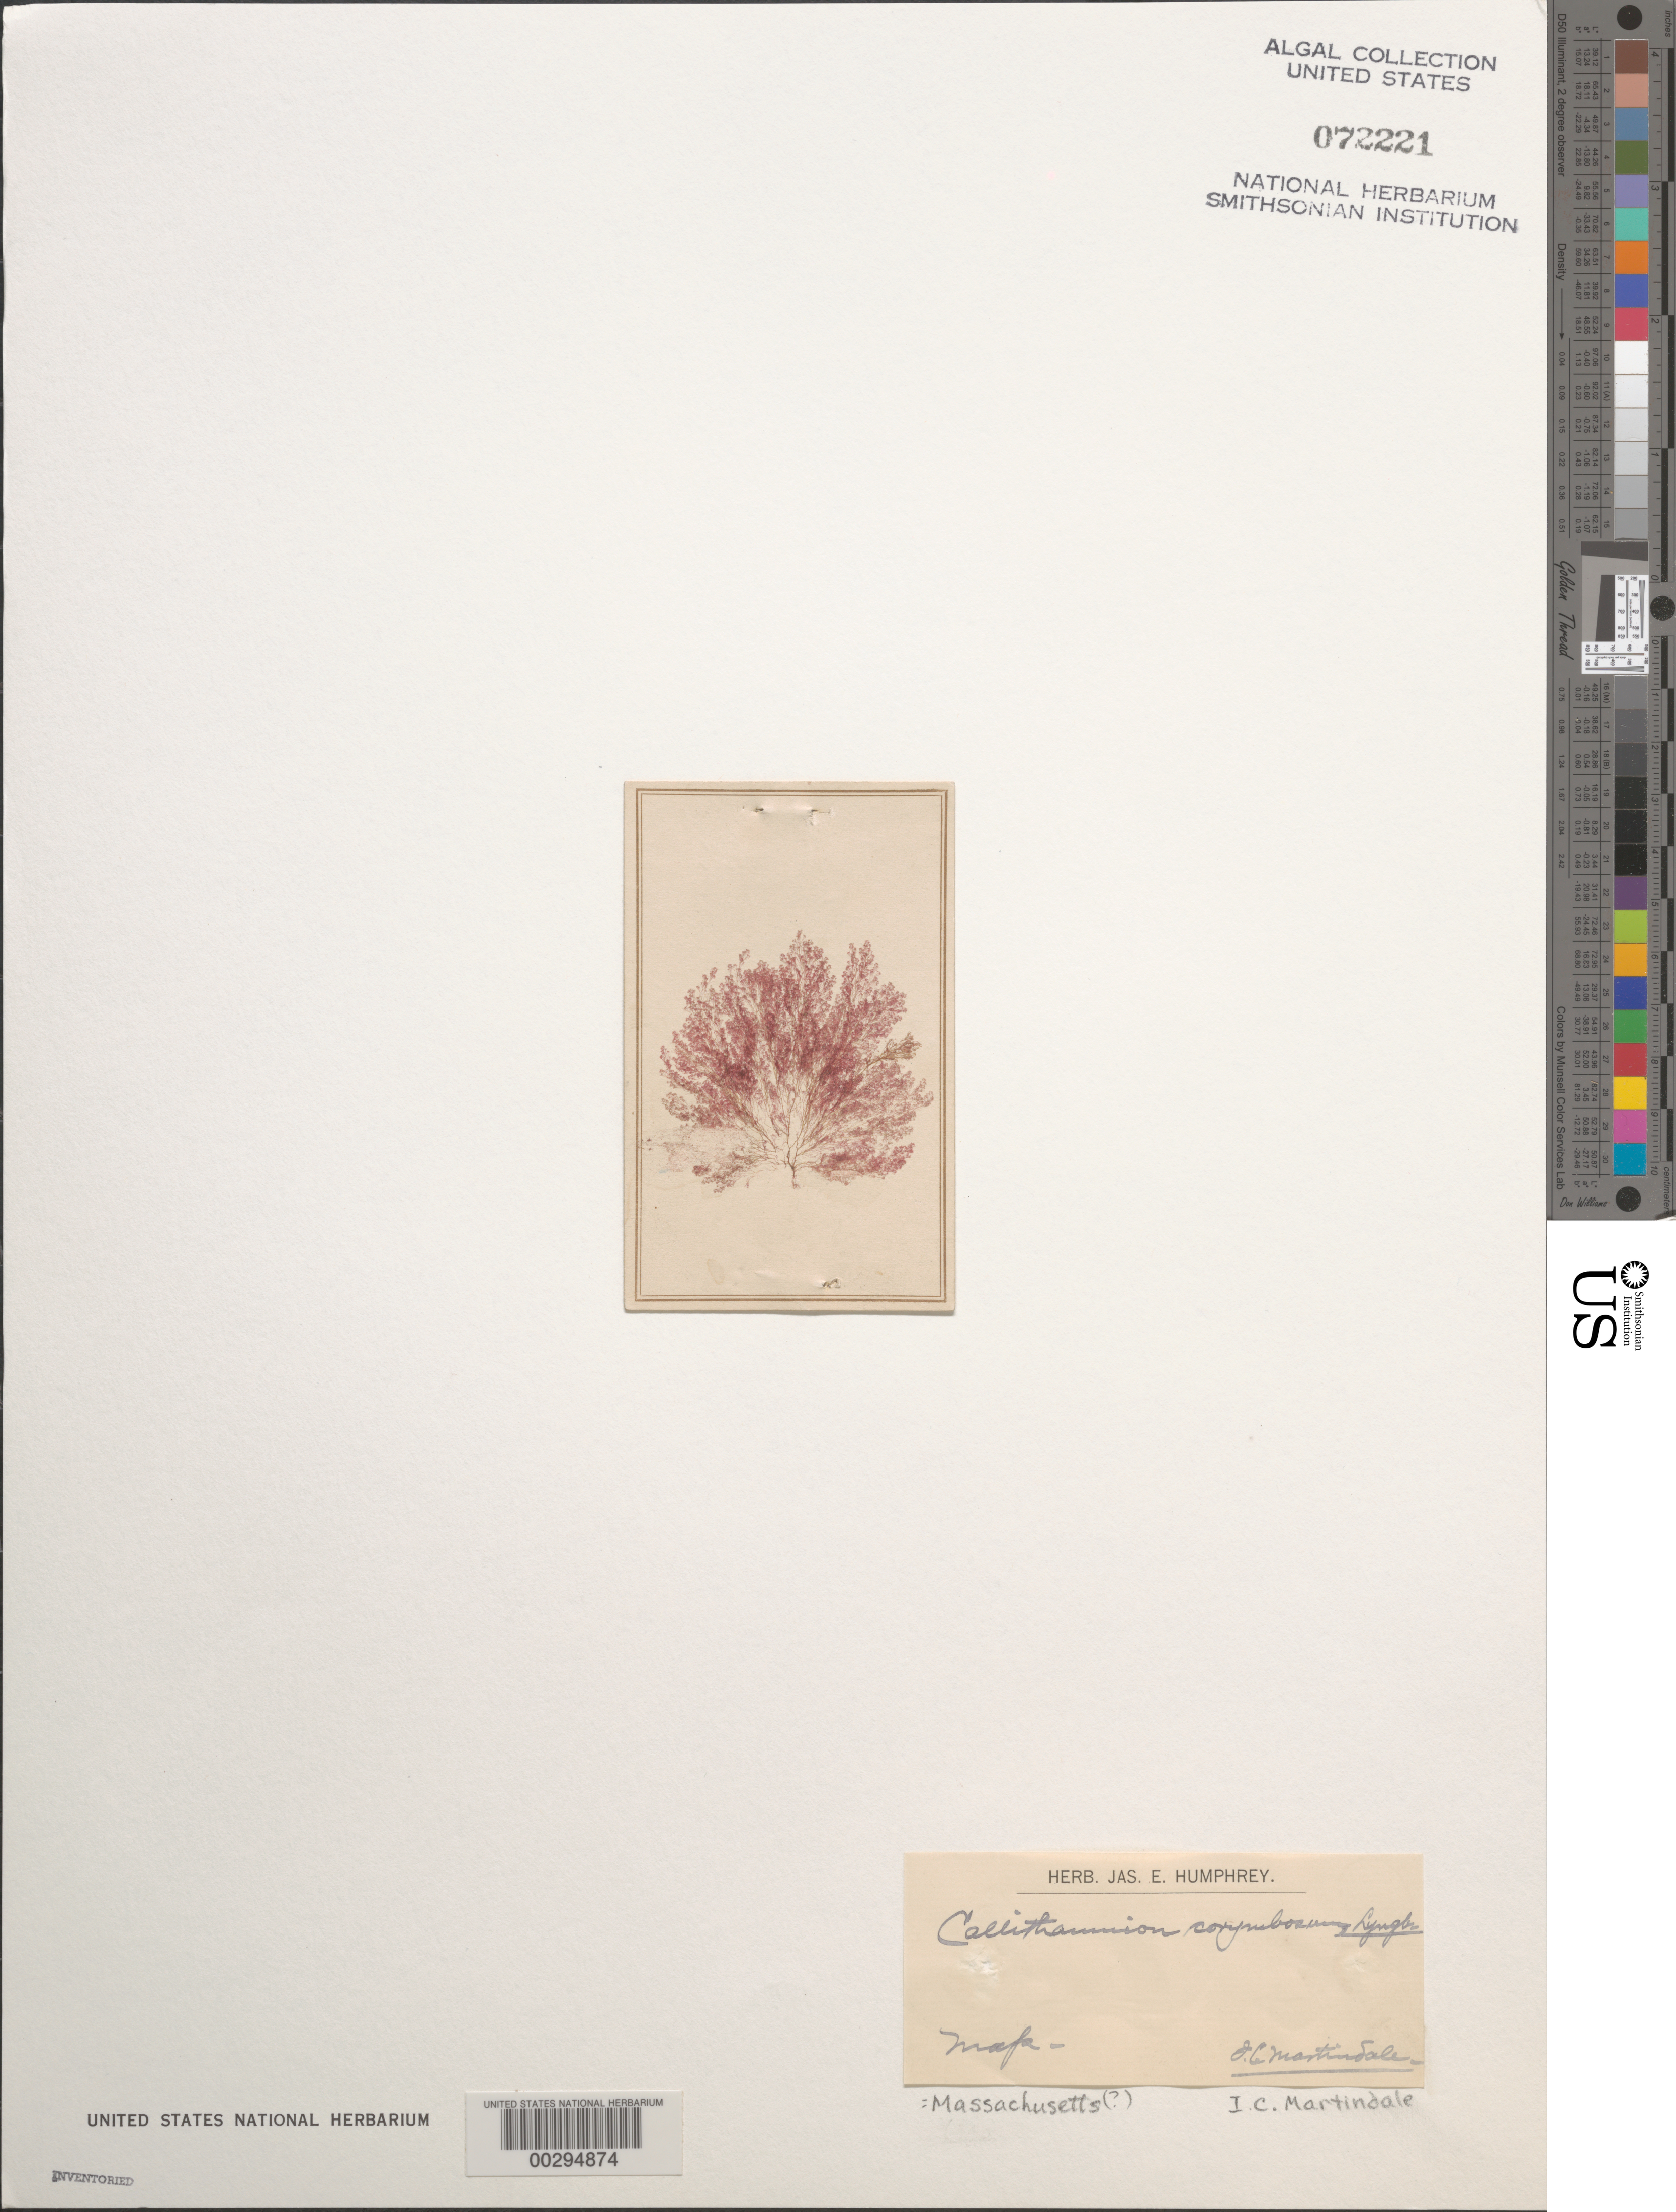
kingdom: Plantae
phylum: Rhodophyta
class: Florideophyceae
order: Ceramiales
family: Callithamniaceae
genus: Callithamnion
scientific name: Callithamnion corymbosum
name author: (Sm.) Lyngb.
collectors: I. C. Martindale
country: United States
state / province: Massachusetts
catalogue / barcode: US 72221